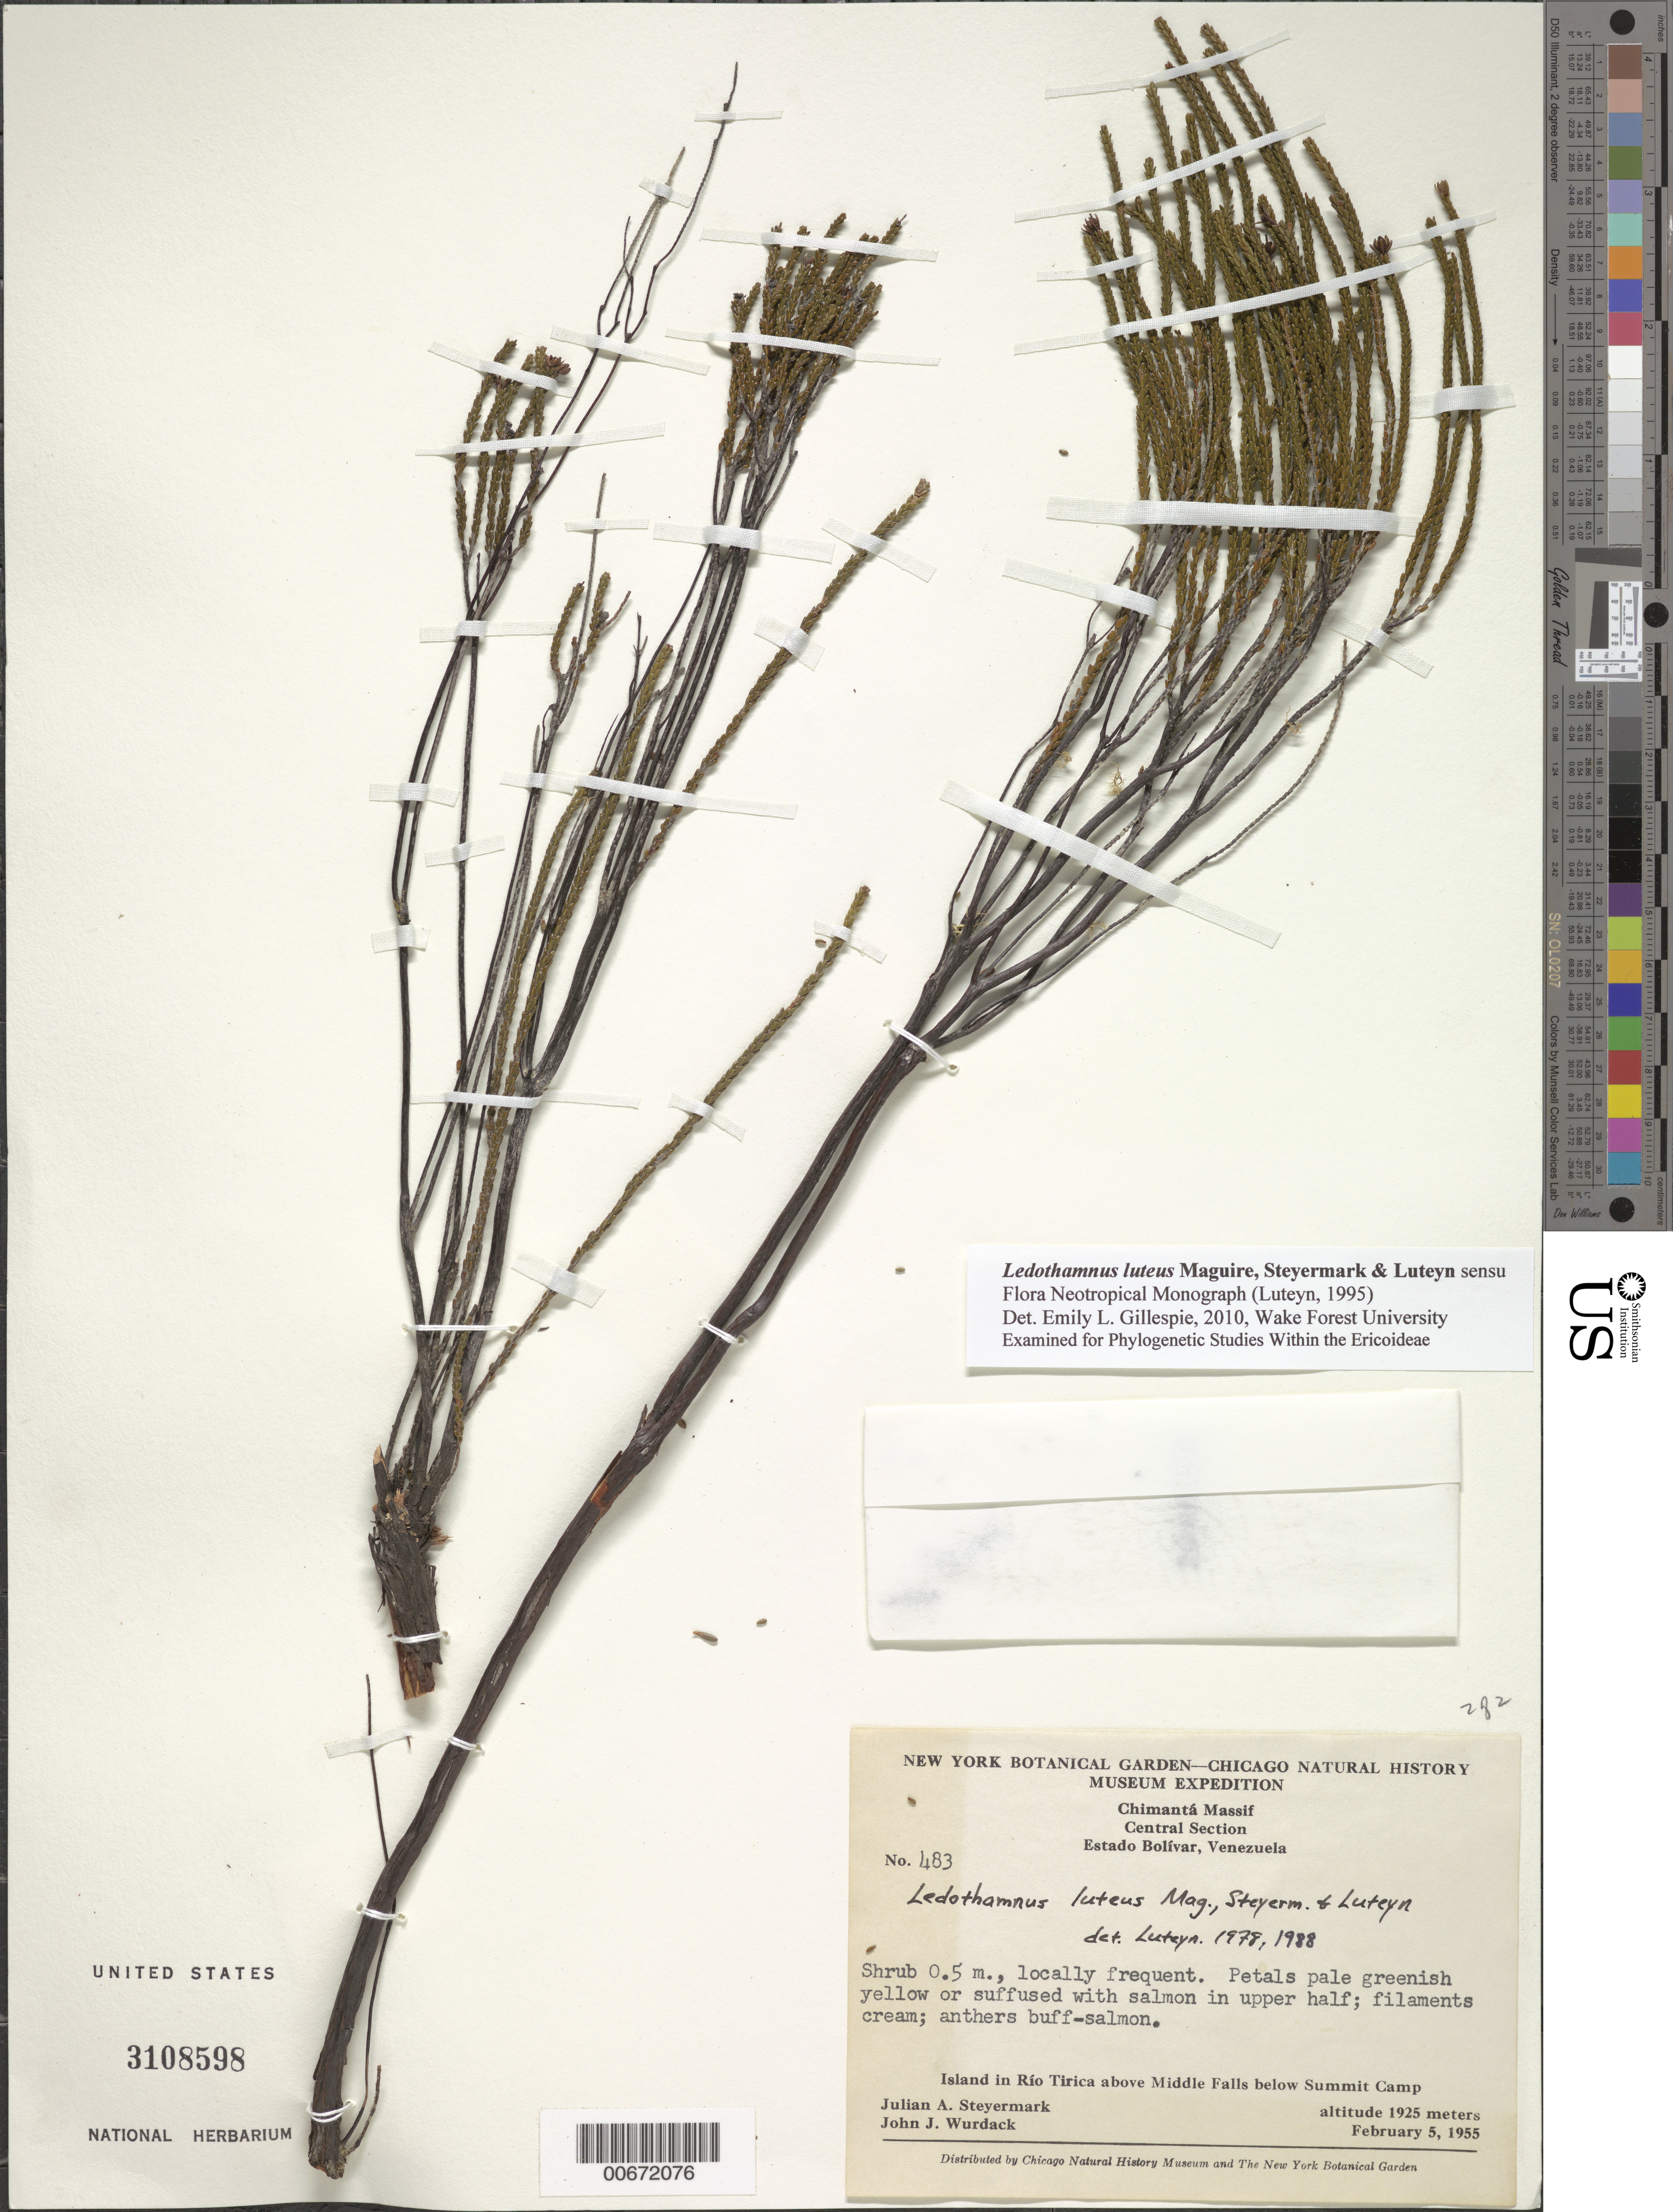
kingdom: Plantae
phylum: Tracheophyta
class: Magnoliopsida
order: Ericales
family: Ericaceae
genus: Ledothamnus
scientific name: Ledothamnus luteus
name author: Maguire et al.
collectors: J. Steyermark & J. J. Wurdack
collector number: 483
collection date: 1955-02-05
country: Venezuela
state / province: Bolivar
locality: Chimantá Massif. Central Section. Island in Río Tirica above Middle Falls below Summit Camp.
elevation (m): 1925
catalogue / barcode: US 3108598